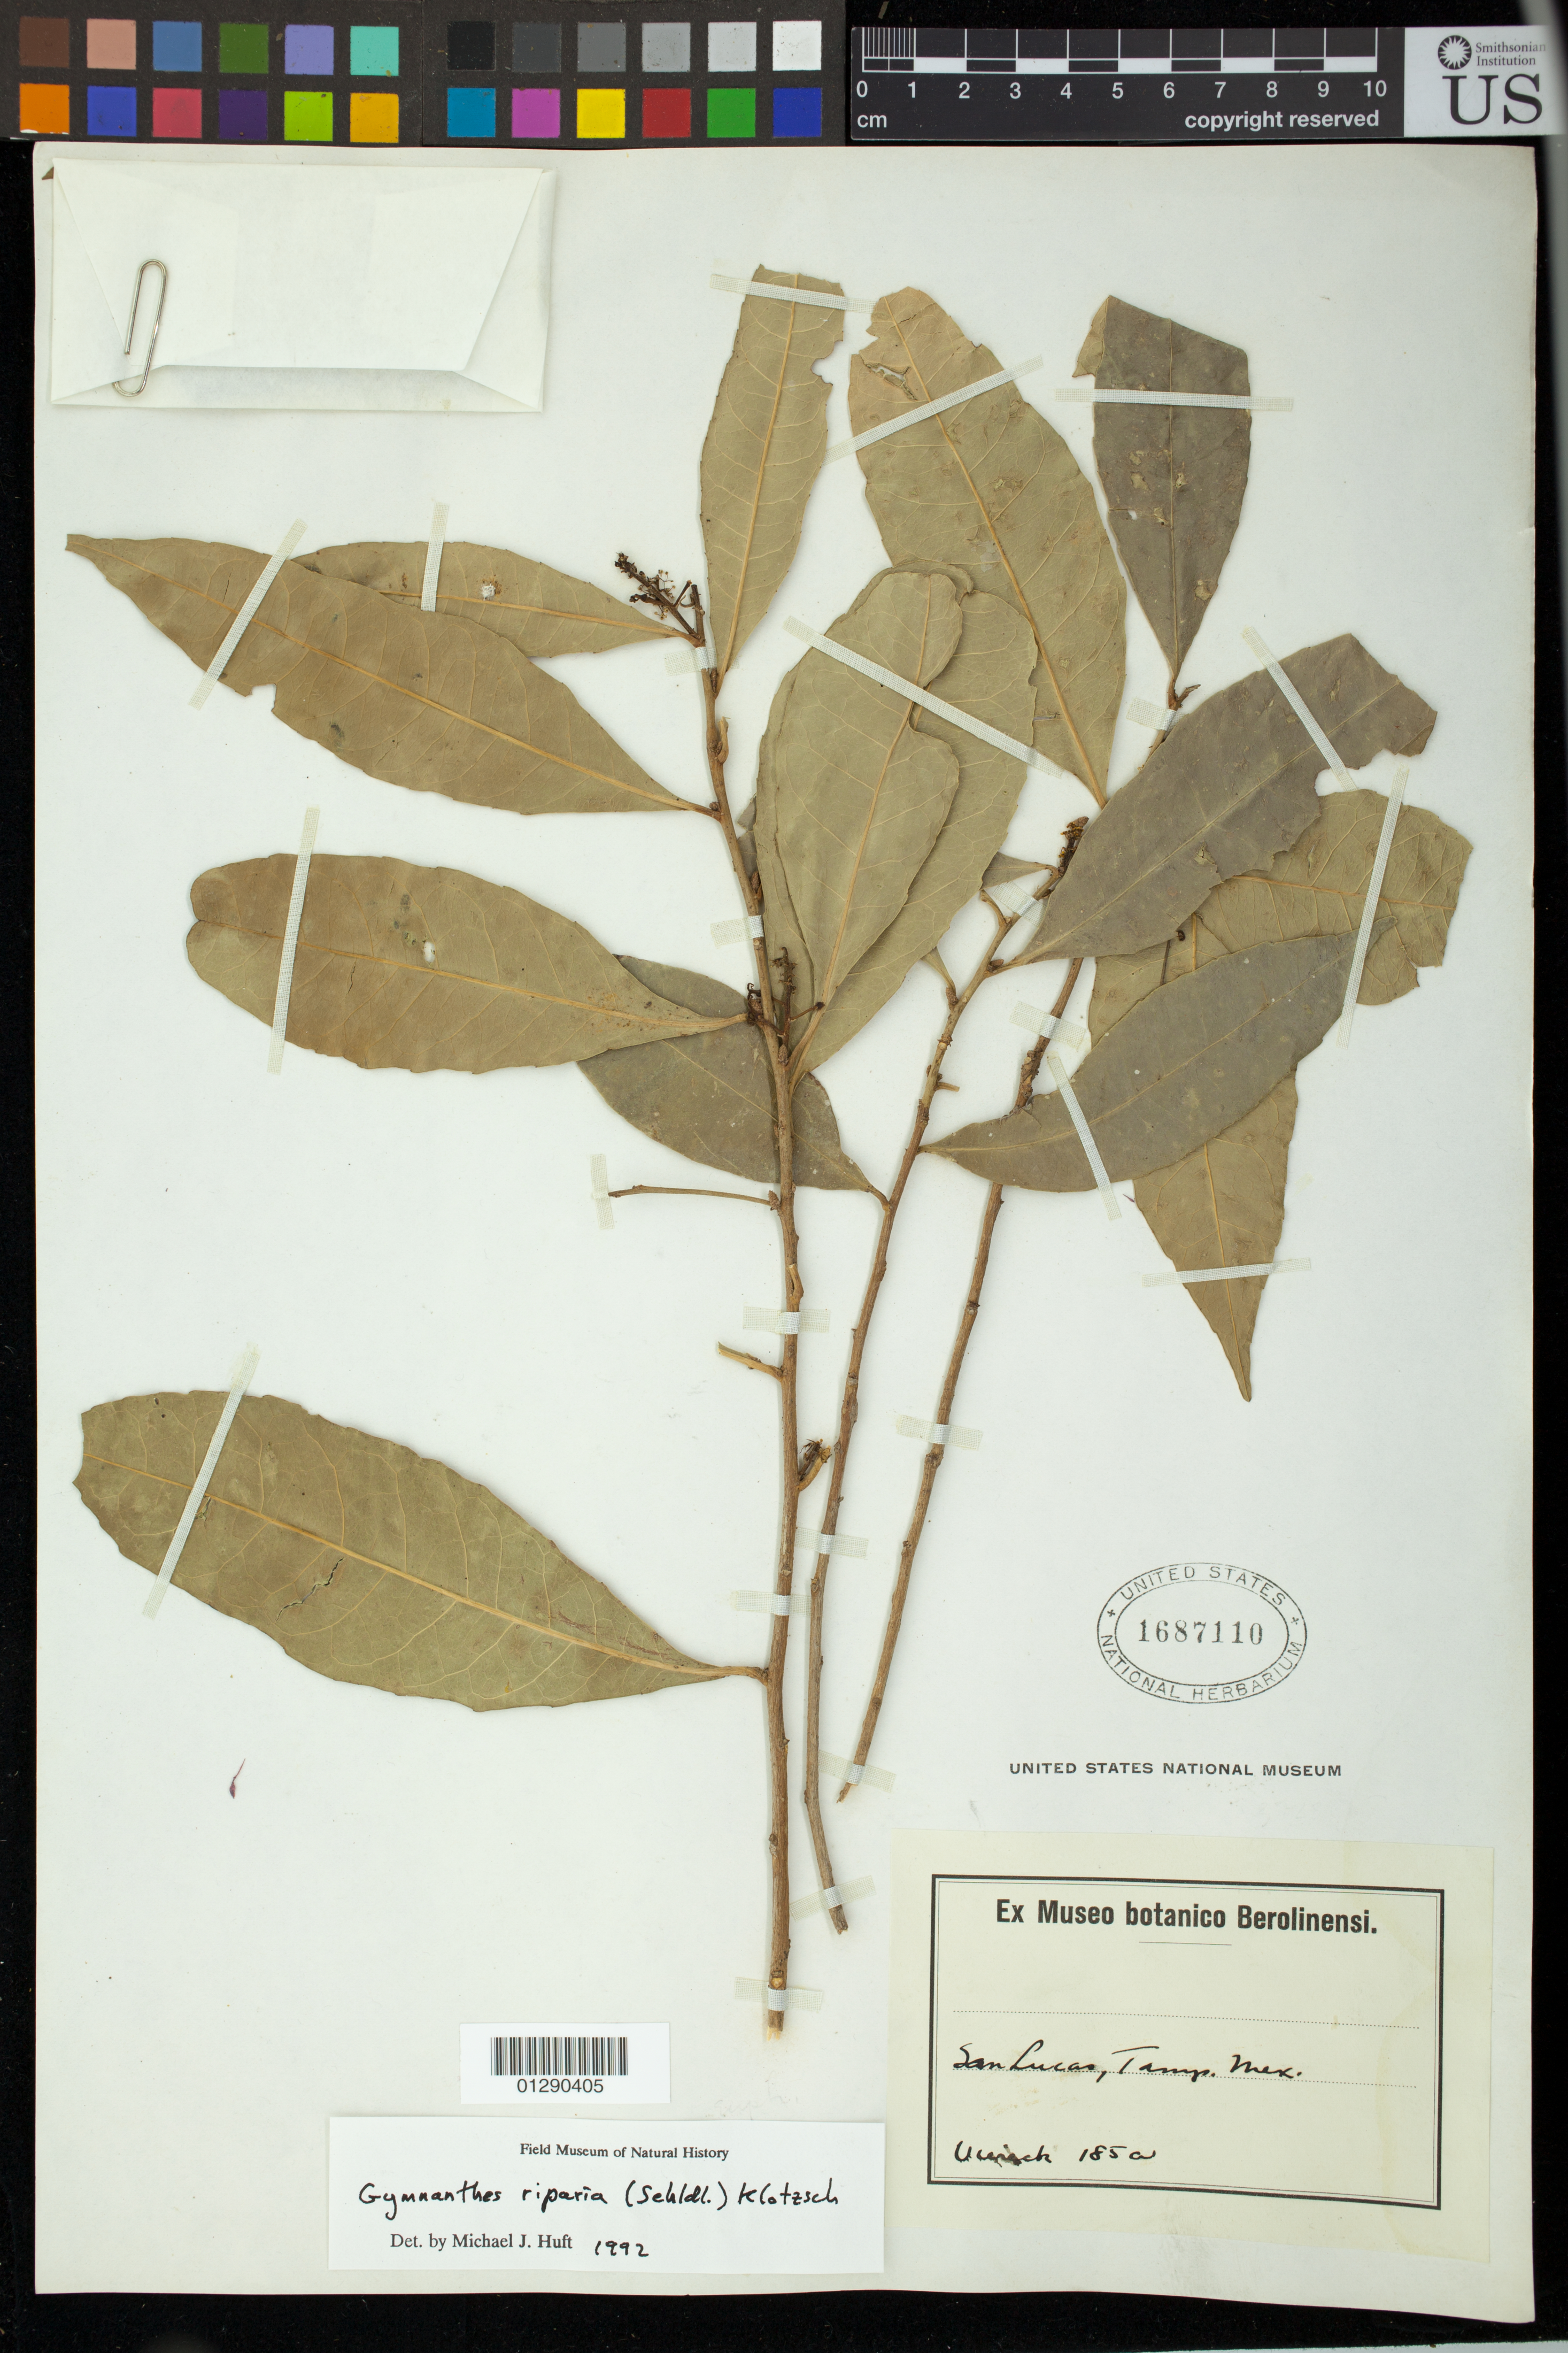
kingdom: Plantae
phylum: Tracheophyta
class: Magnoliopsida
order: Malpighiales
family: Euphorbiaceae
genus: Gymnanthes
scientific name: Gymnanthes lucida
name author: Sw.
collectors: -. Ulerieck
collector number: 185a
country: Mexico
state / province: Tamaulipas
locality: San Lucas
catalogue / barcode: US 1687110